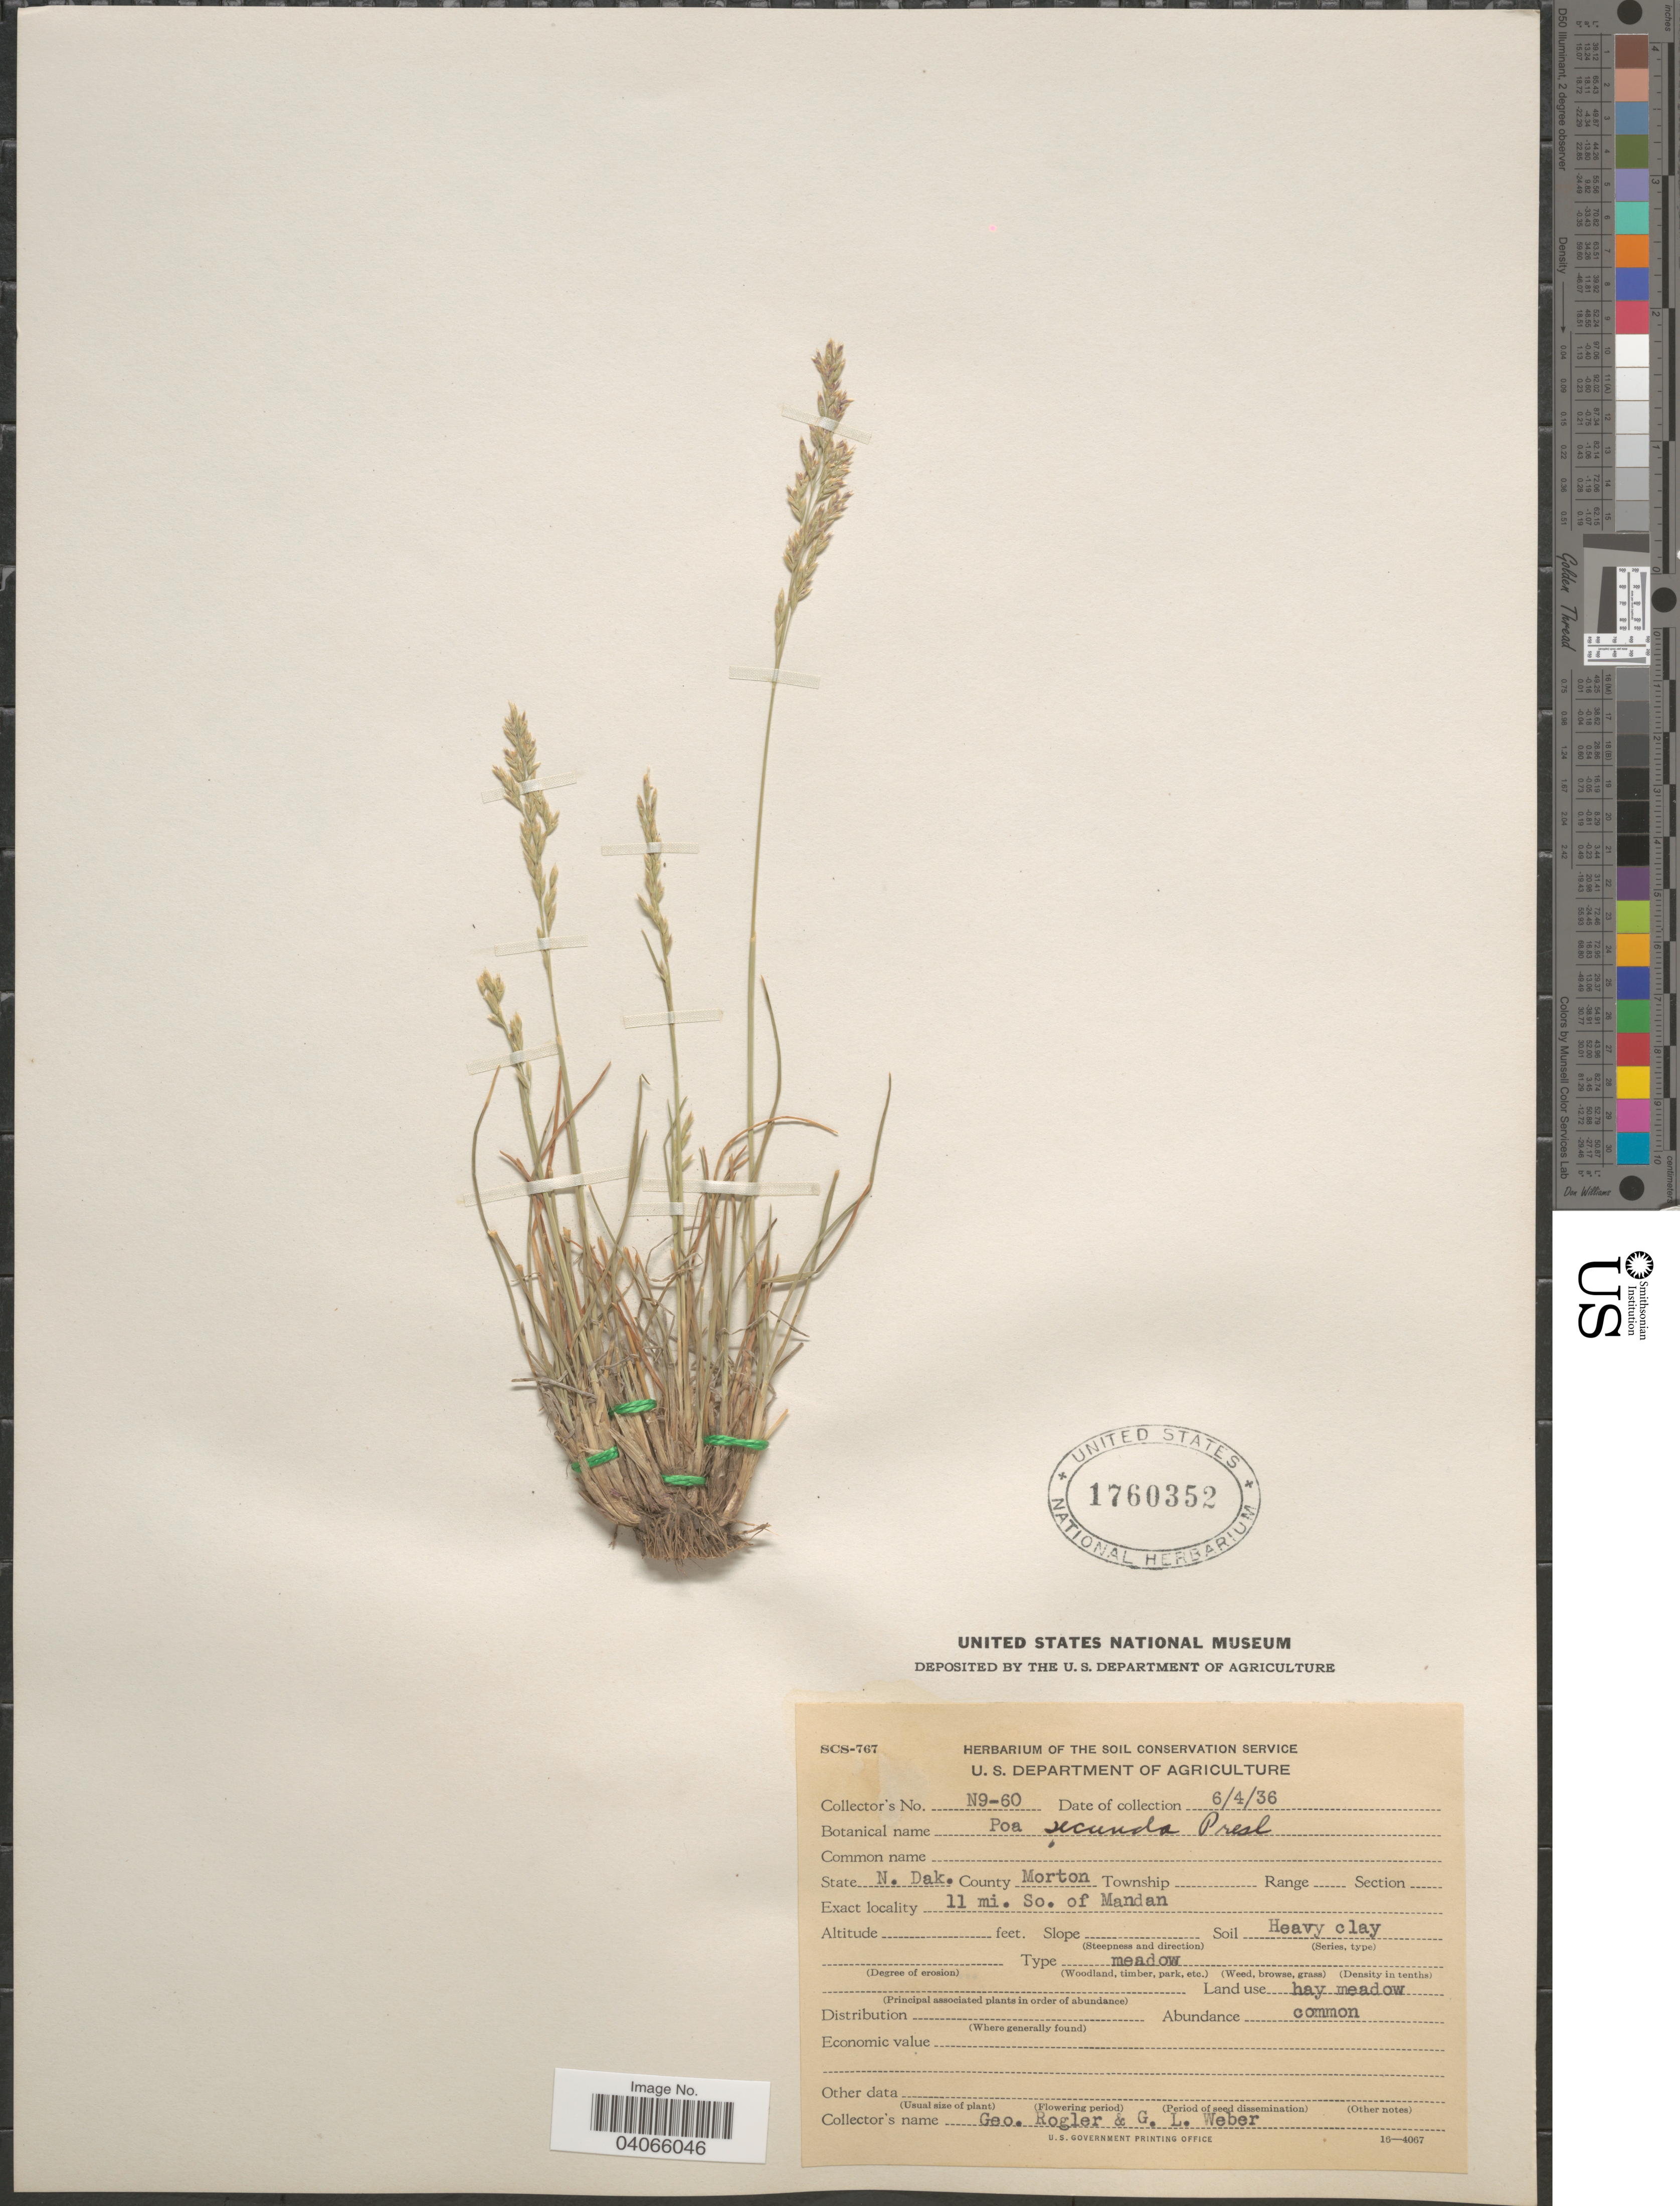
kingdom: Plantae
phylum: Tracheophyta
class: Liliopsida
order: Poales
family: Poaceae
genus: Poa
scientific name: Poa secunda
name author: J. Presl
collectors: G. Rogler & G. Weber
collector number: N9-60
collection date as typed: Transcribed d/m/y: 4/6/36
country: United States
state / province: North Dakota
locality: County Morton. 11 mi. So. of Mandan.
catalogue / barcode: US 1760352